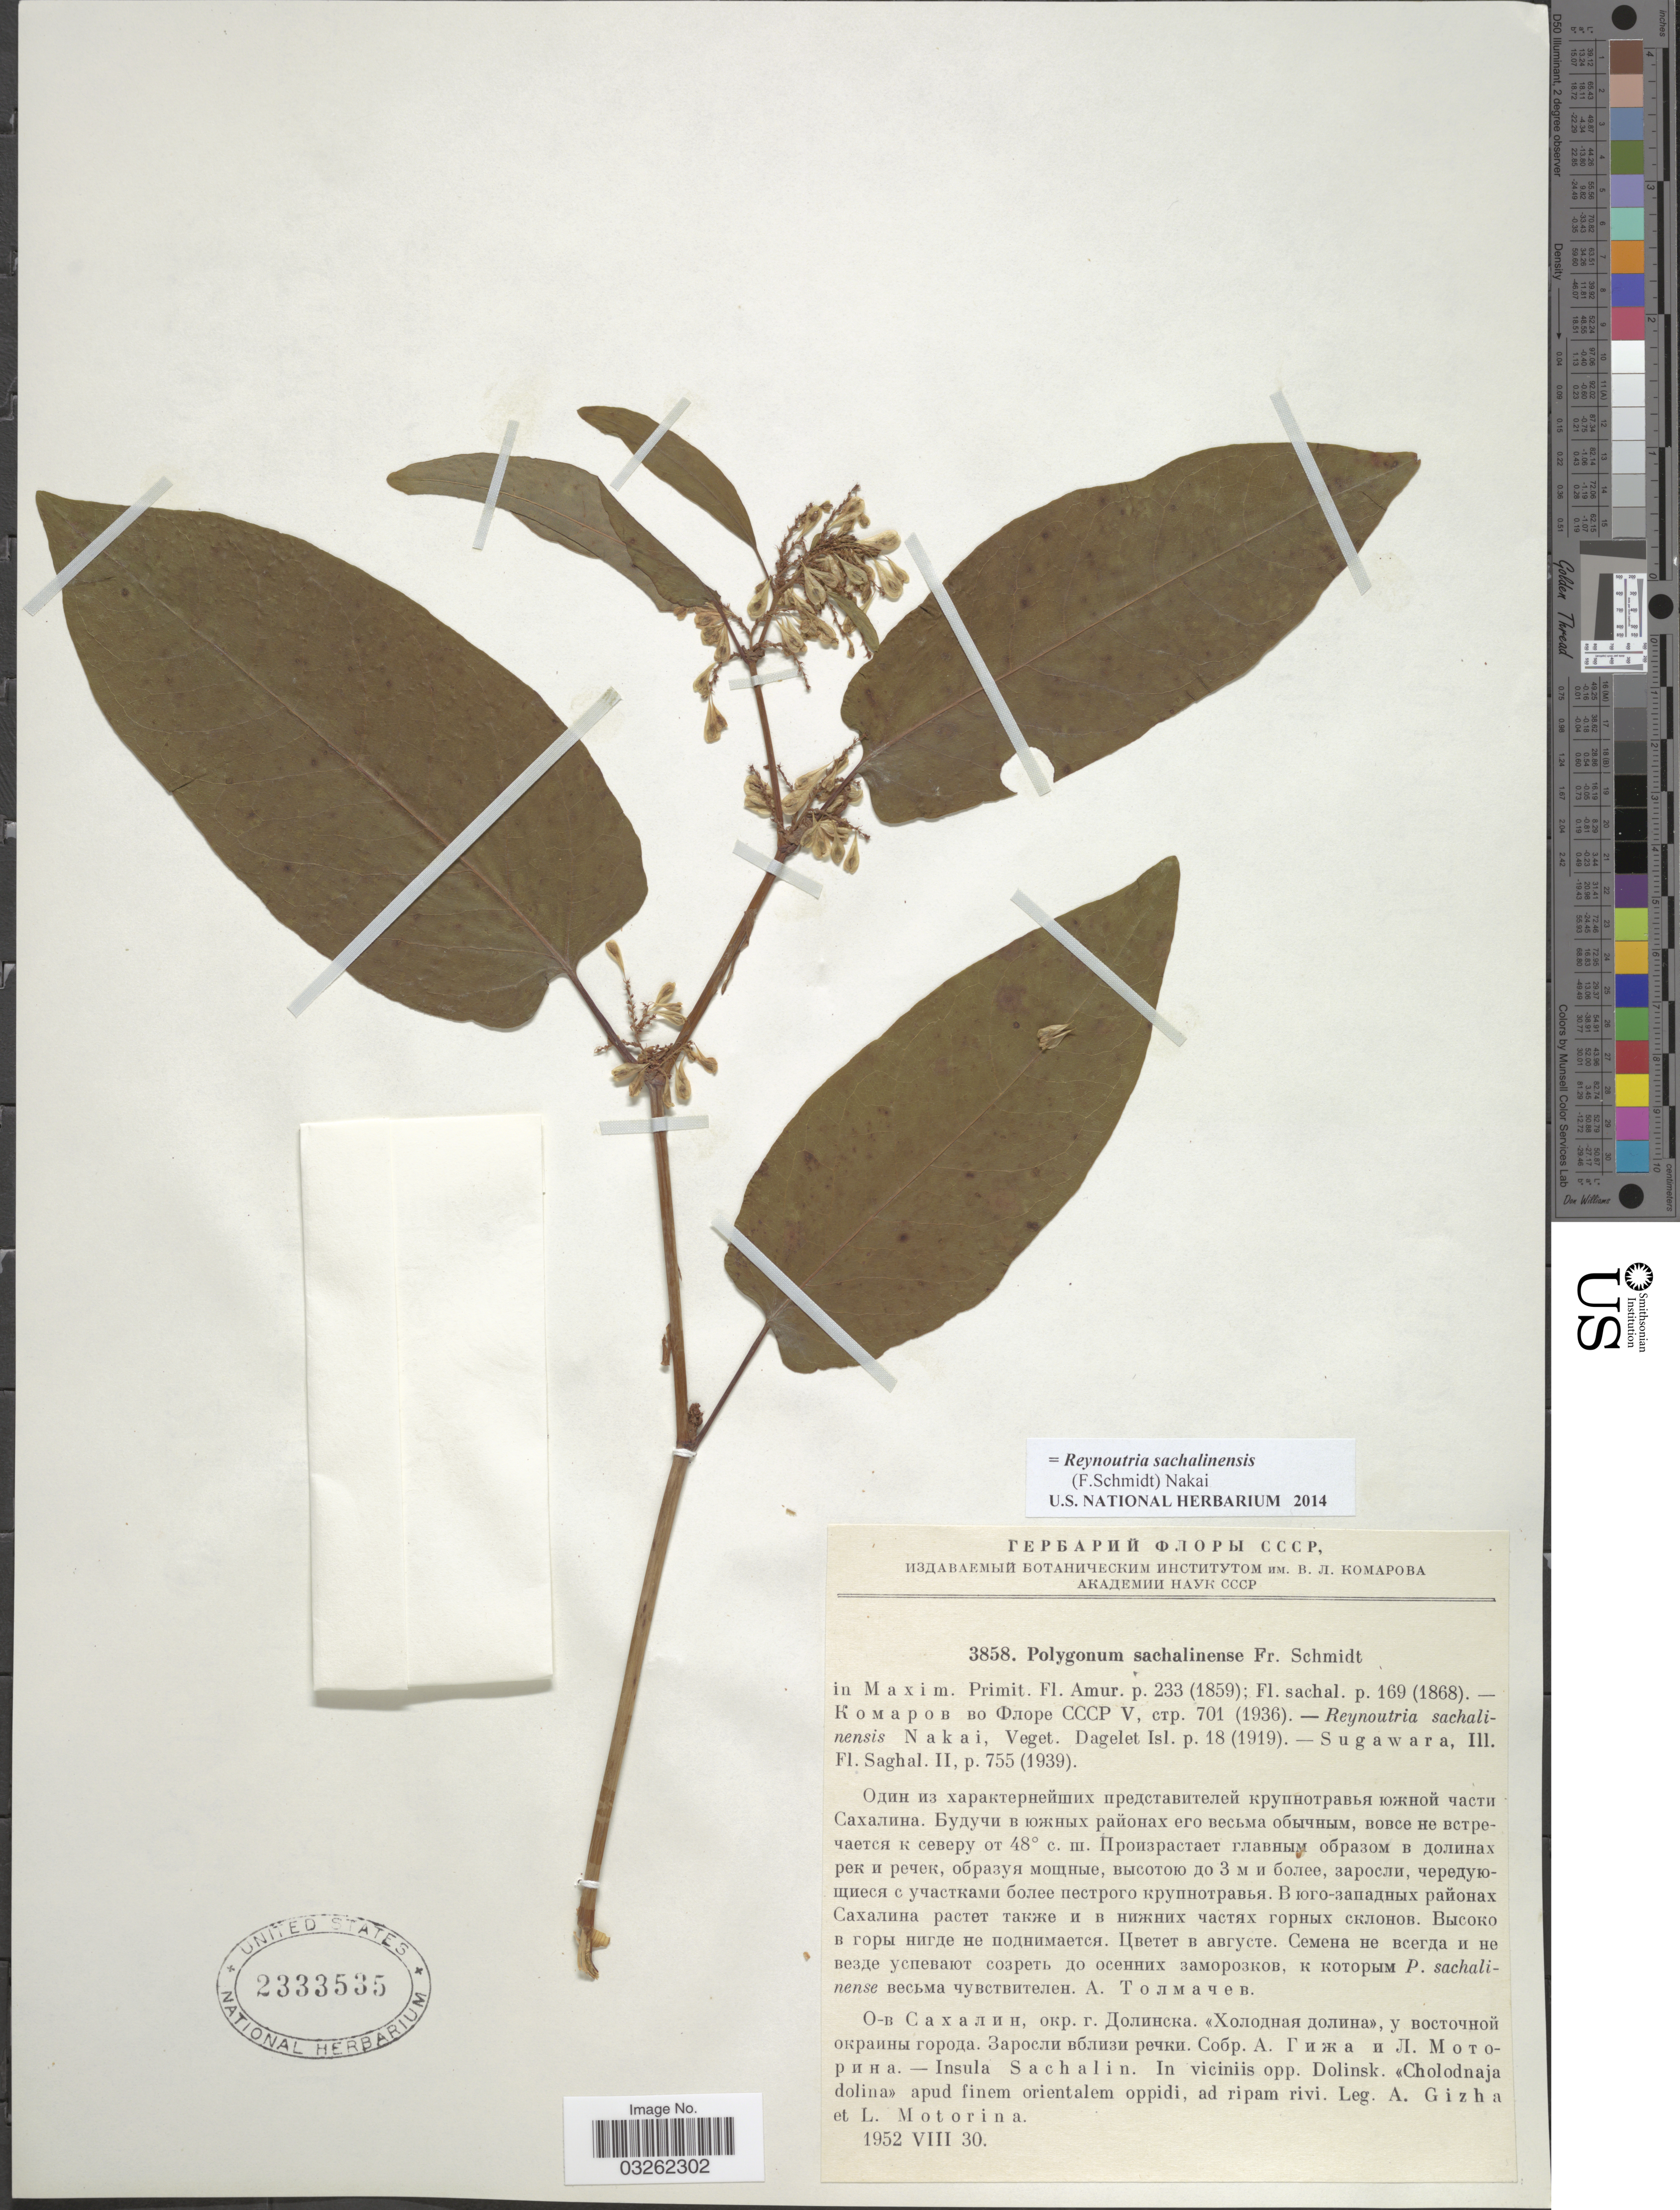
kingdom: Plantae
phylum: Tracheophyta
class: Magnoliopsida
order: Caryophyllales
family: Polygonaceae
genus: Reynoutria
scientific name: Reynoutria sachalinensis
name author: (F. Schmidt) Nakai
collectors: A. Gizha & L. Motorina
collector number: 3858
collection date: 1952-08-30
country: Russian Federation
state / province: Sakhalin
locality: Insula Sachalin. In viciniis opp. Dolinsk. Cholodnaja dolina apud finem orientalem oppidi, ad ripam rivi.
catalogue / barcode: US 2333535